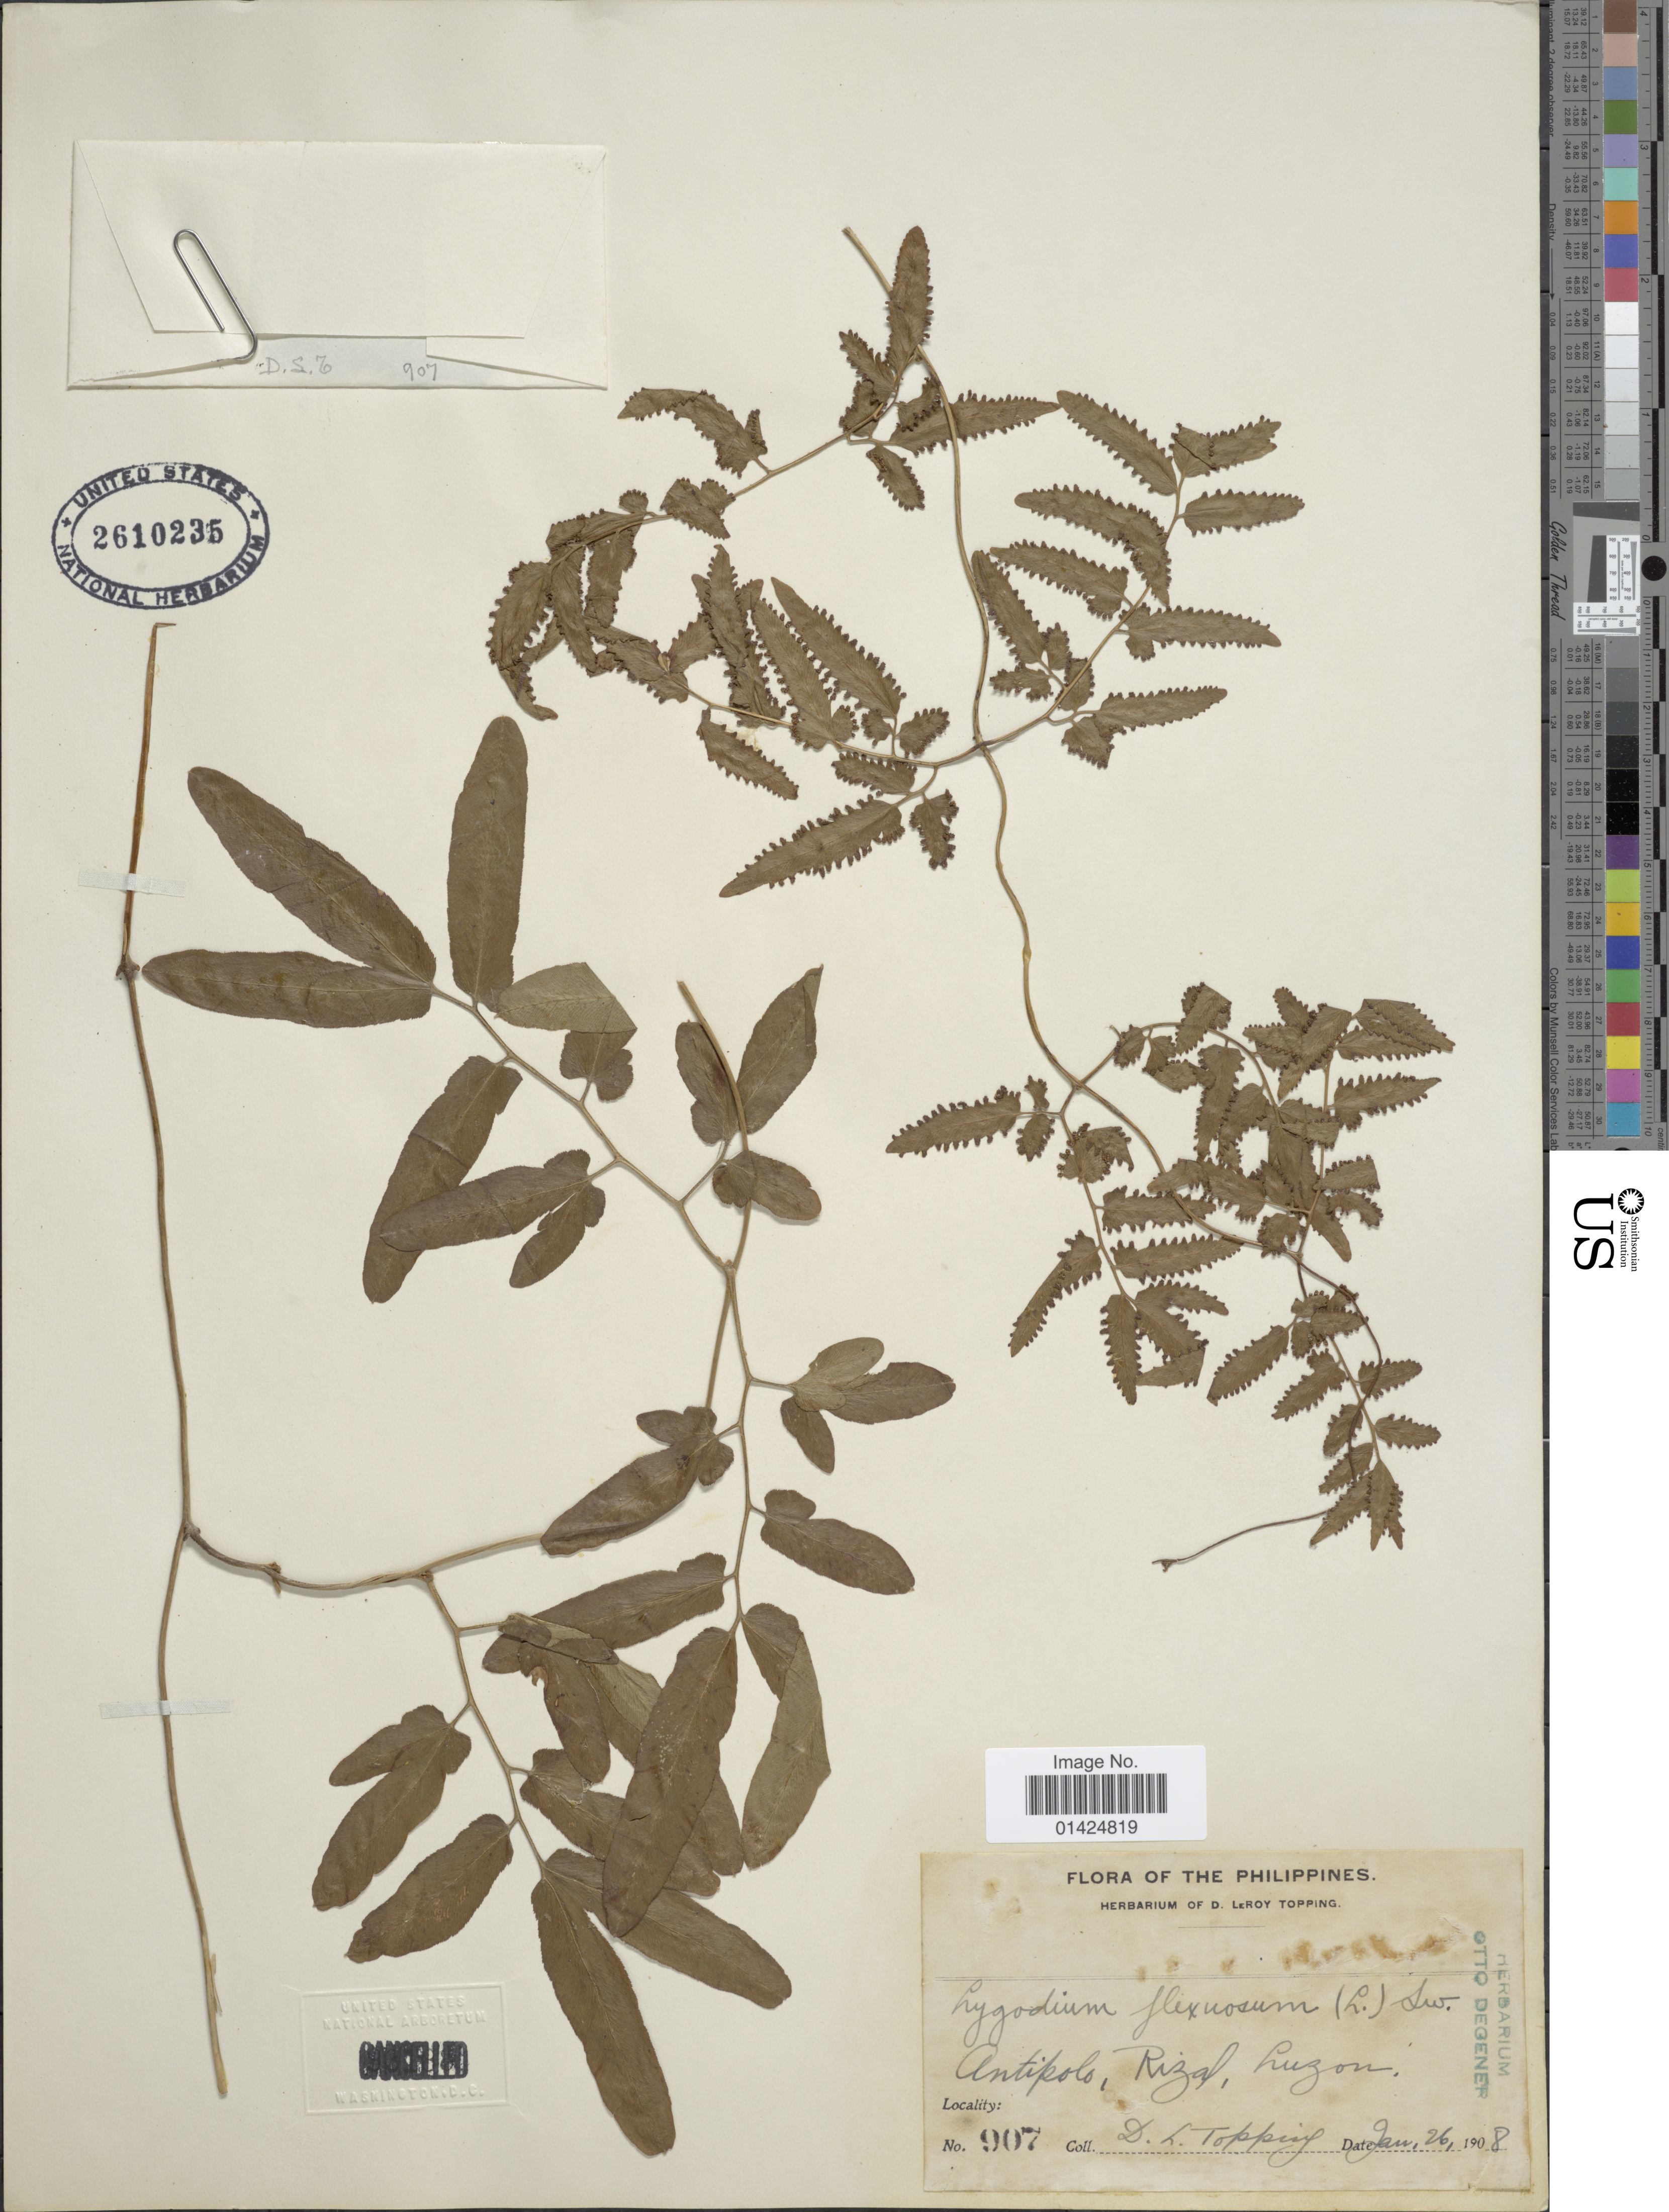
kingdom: Plantae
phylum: Tracheophyta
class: Polypodiopsida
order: Schizaeales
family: Lygodiaceae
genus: Lygodium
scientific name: Lygodium flexuosum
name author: Sw.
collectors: D. L. Topping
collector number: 907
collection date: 1908-01-26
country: Philippines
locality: Antipolo, Rizal, Luzon.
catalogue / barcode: US 2610235